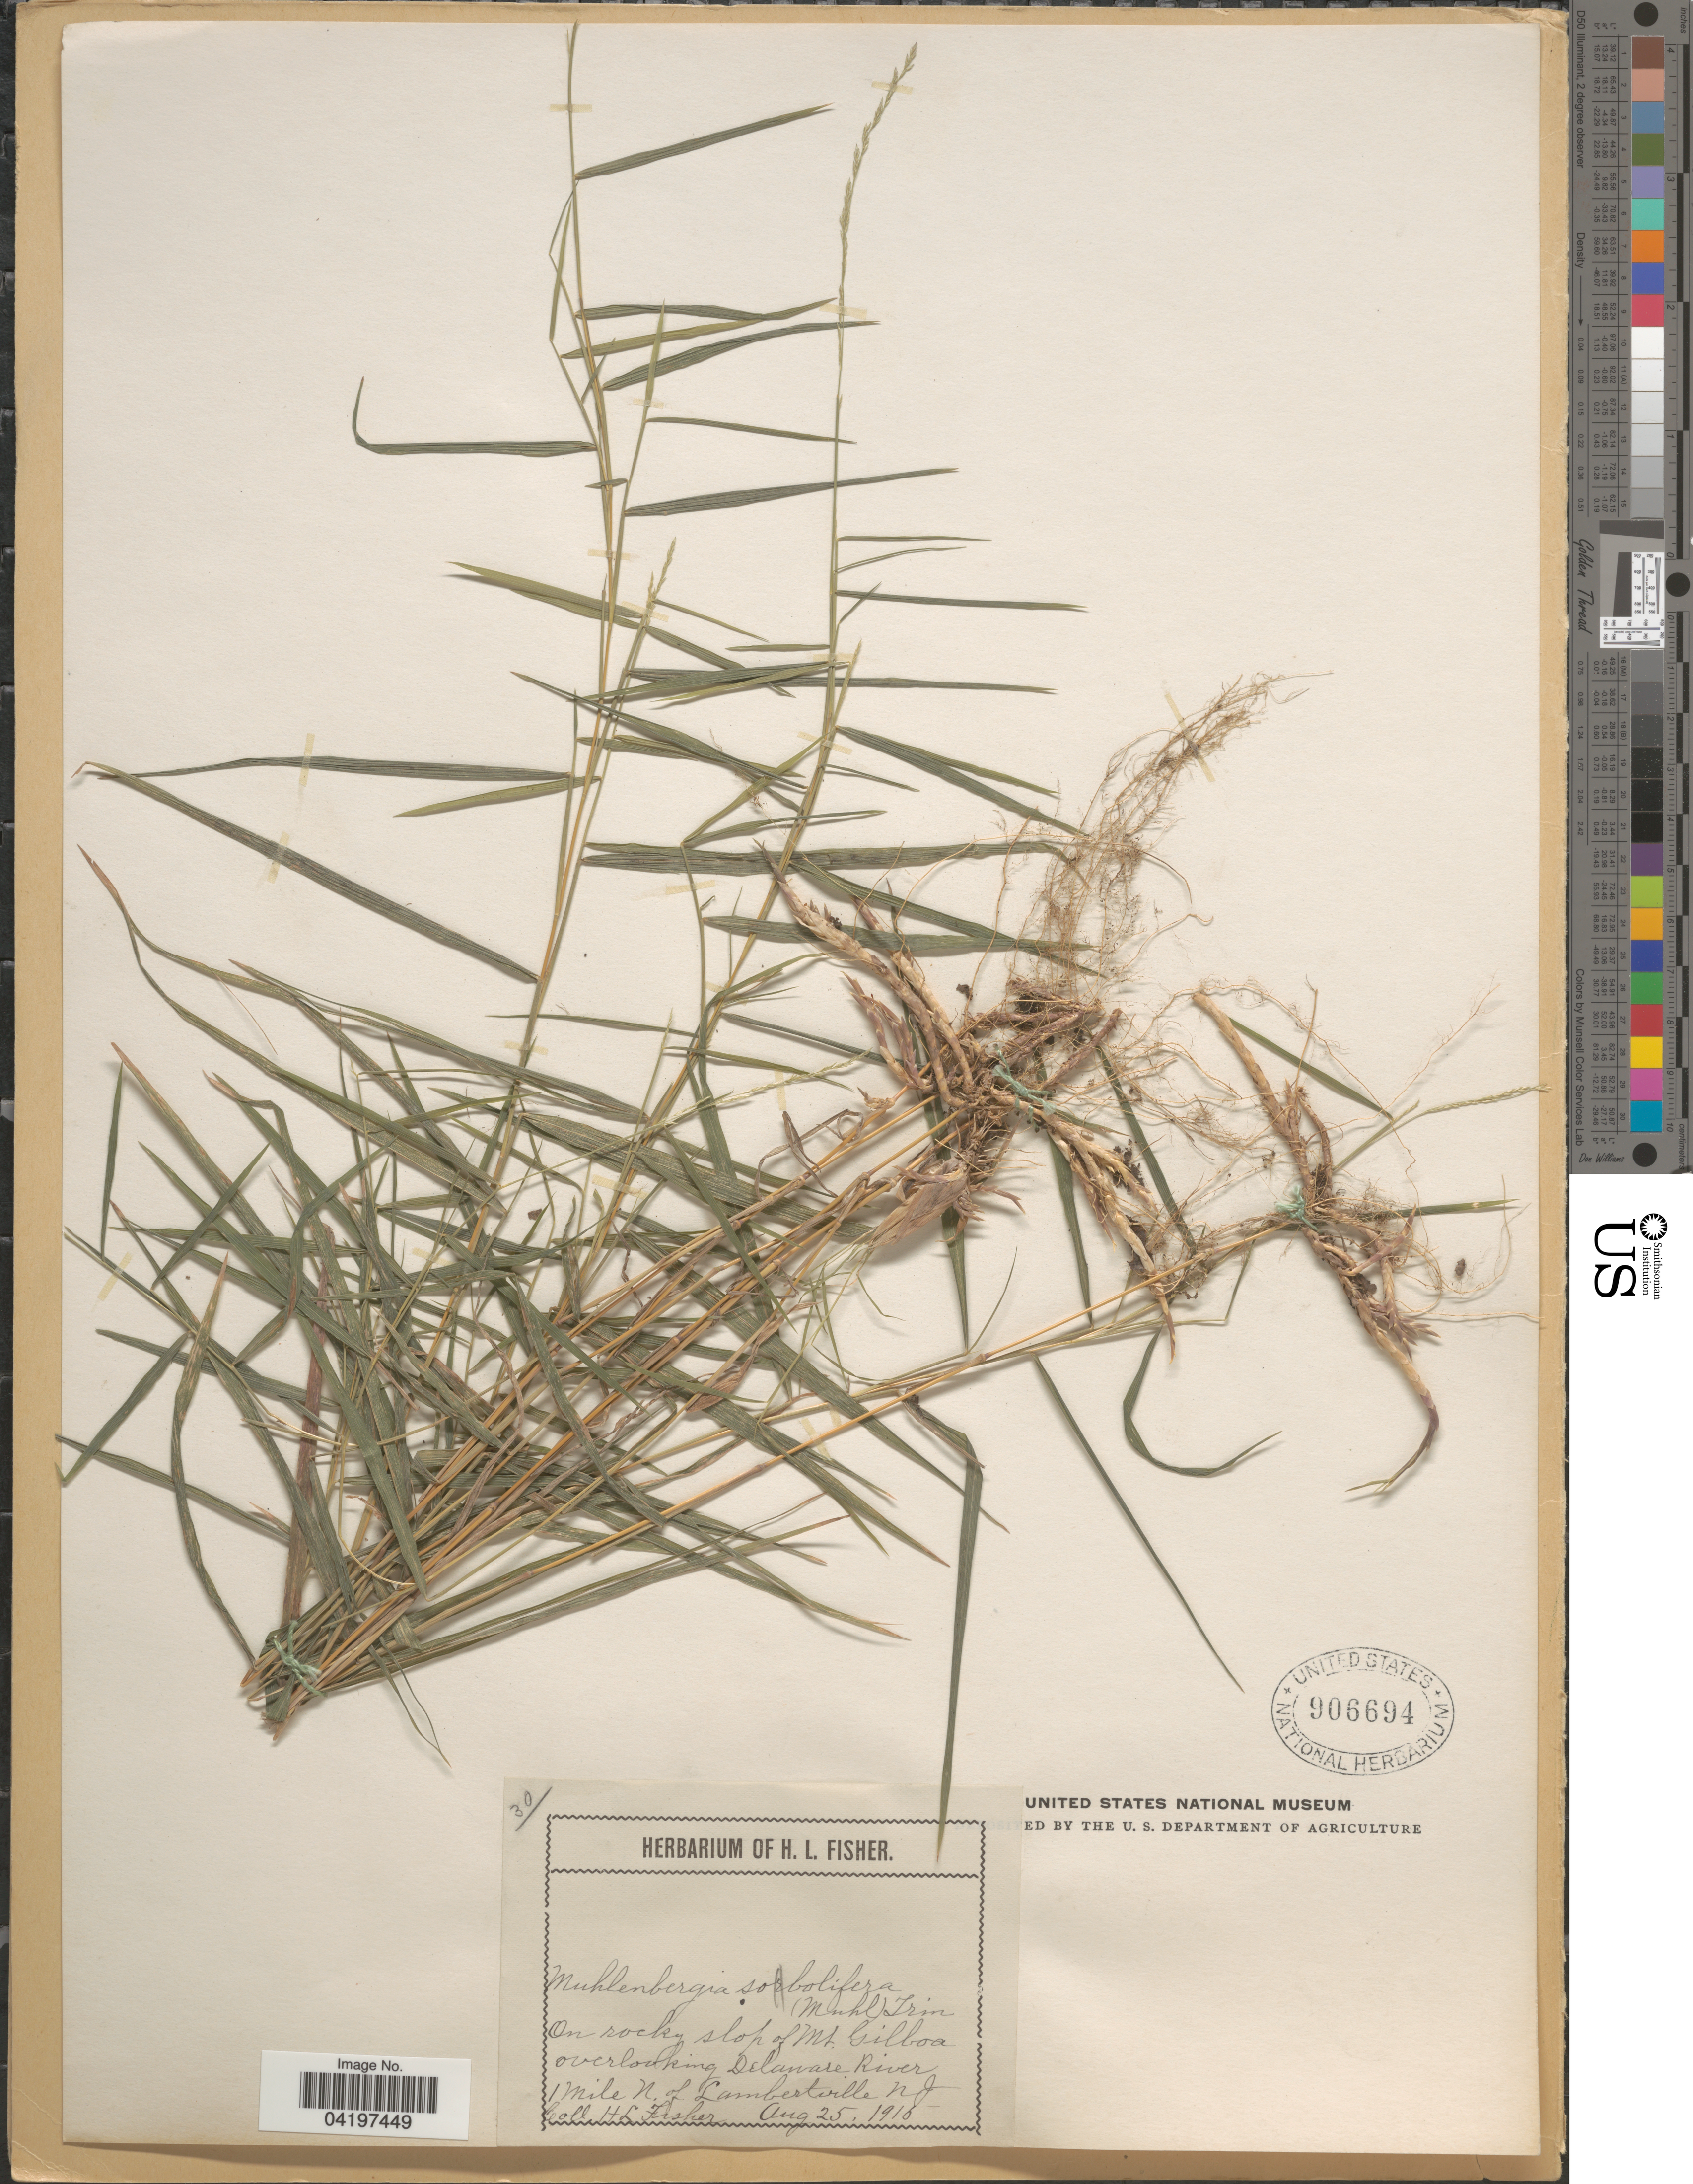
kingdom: Plantae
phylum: Tracheophyta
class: Liliopsida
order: Poales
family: Poaceae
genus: Muhlenbergia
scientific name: Muhlenbergia sobolifera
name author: (Muhl. ex Willd.) Trin.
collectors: H. L. Fisher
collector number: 30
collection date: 1916-08-25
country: United States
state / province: New Jersey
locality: On rocky slope of Mt. Gilboa overlooking Delaware River 1 mile N. of Lambertville.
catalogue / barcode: US 906694